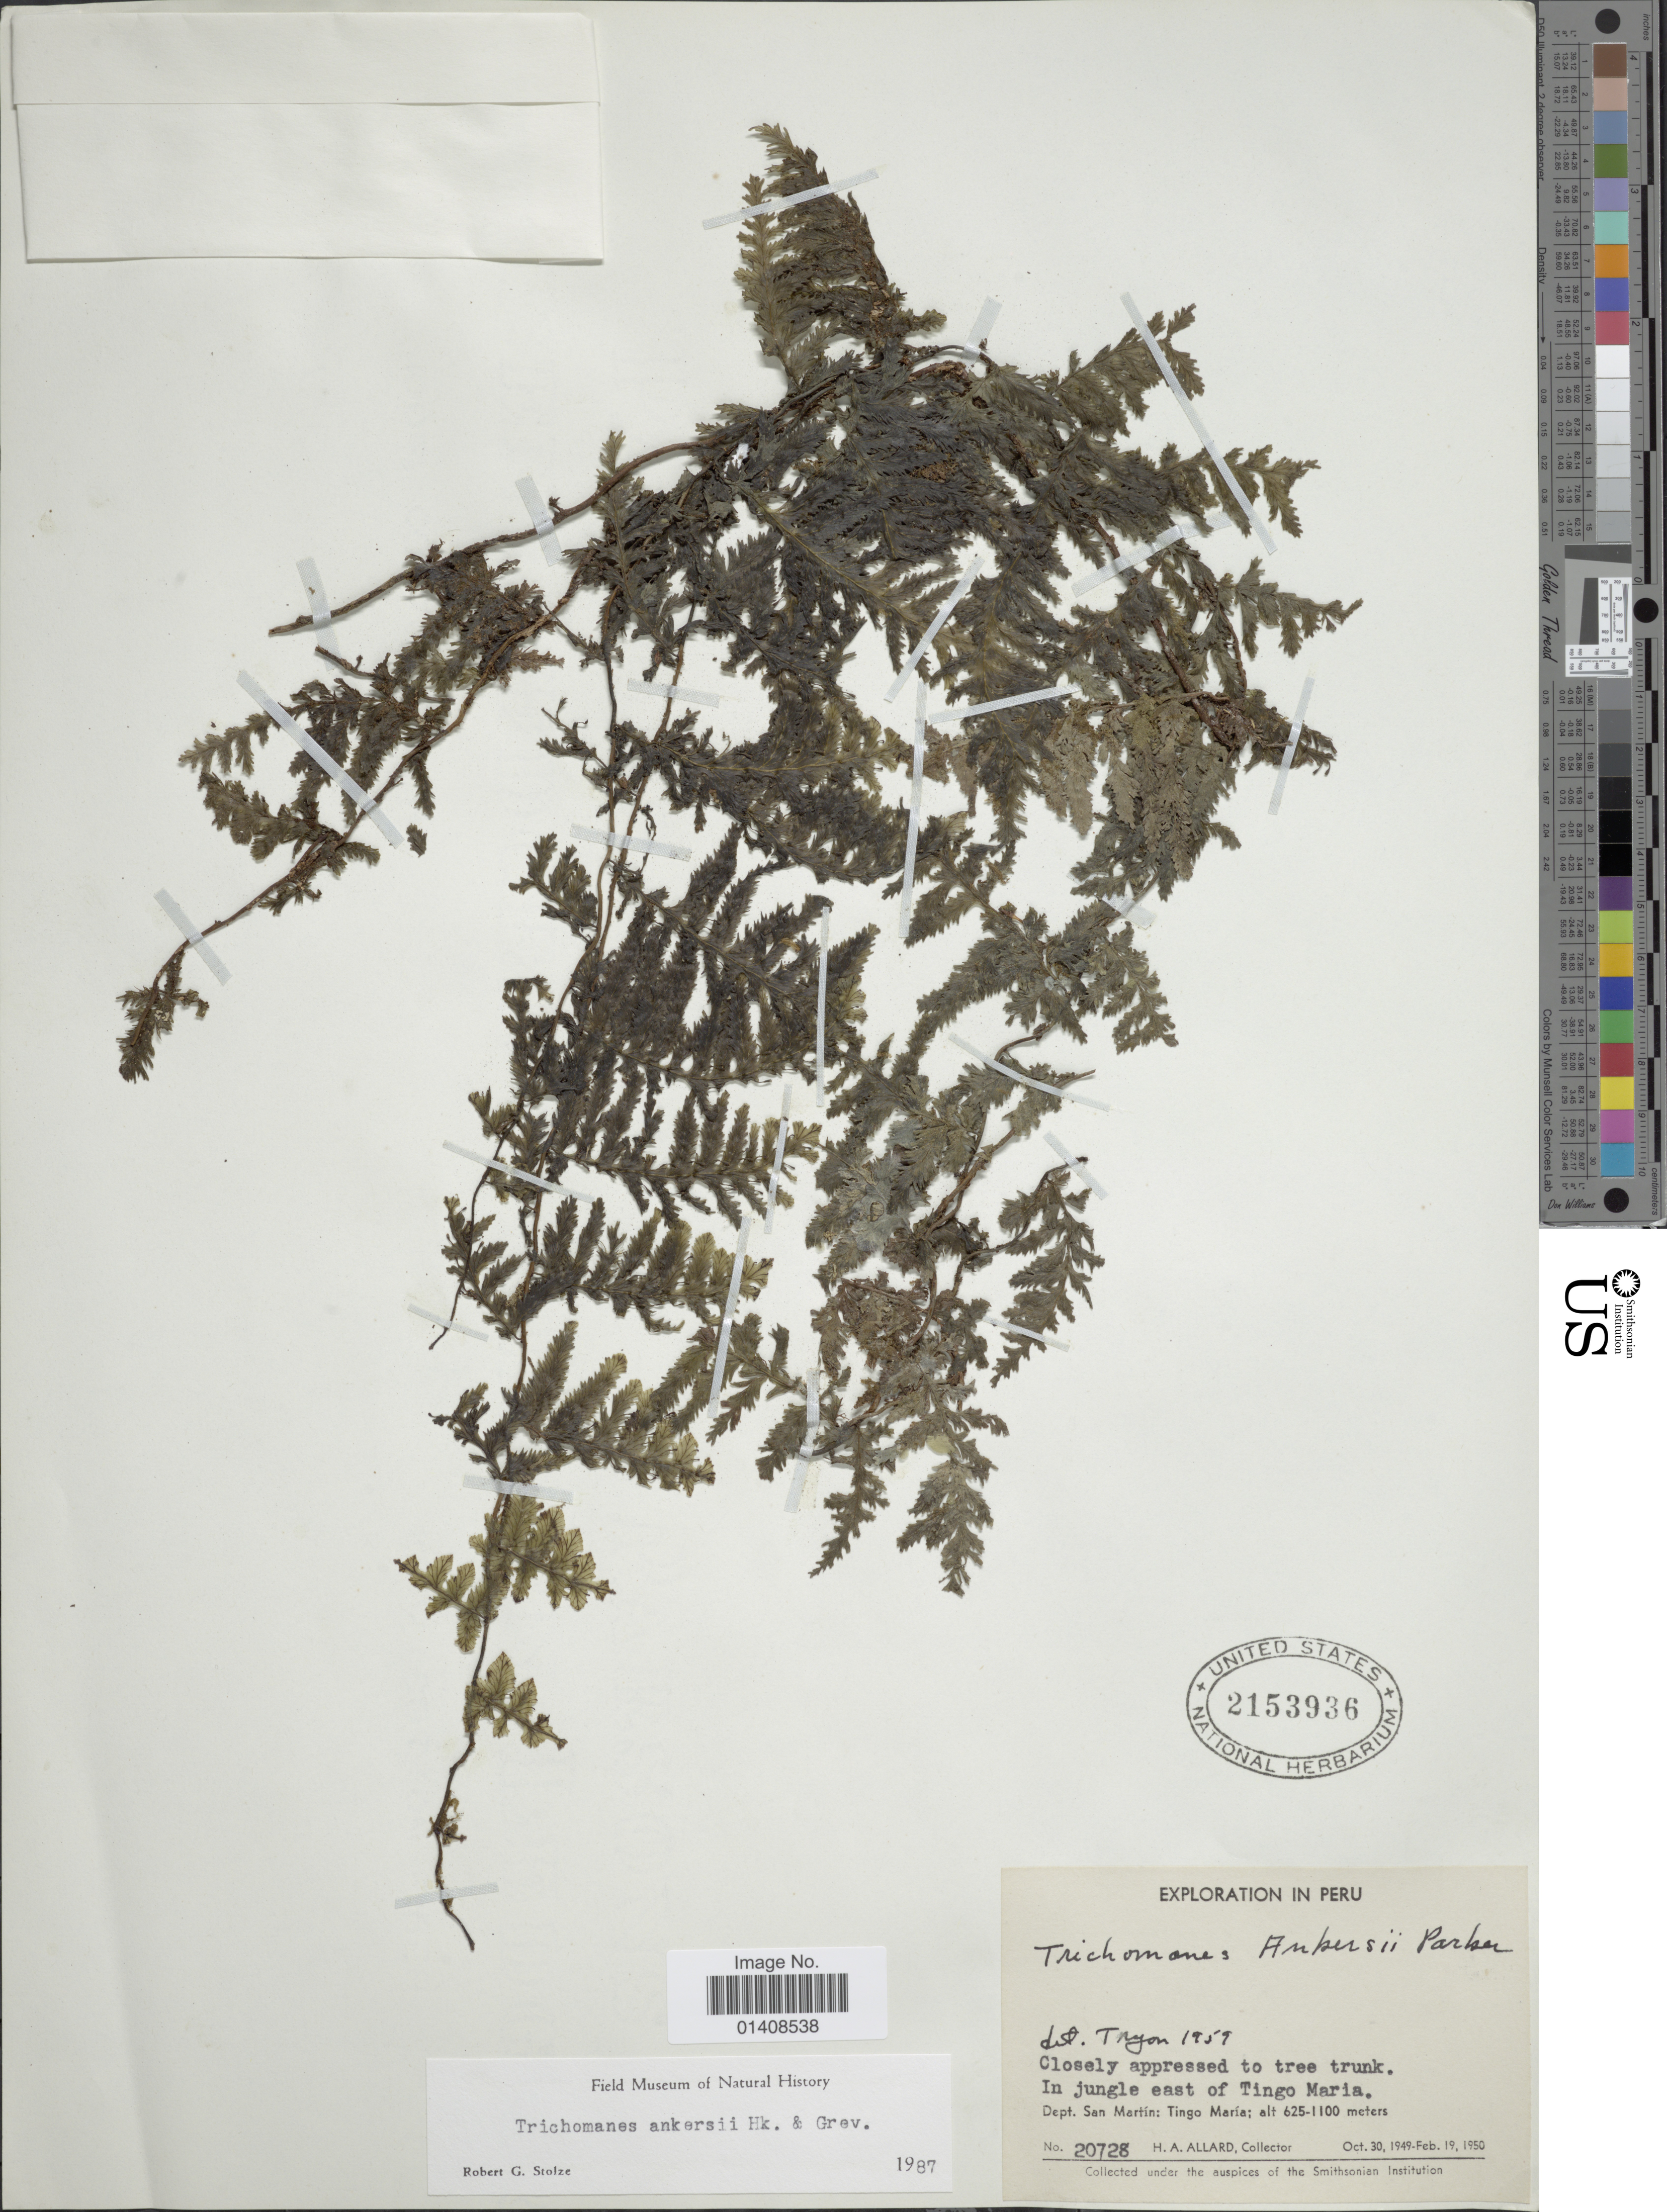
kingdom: Plantae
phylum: Tracheophyta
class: Polypodiopsida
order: Hymenophyllales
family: Hymenophyllaceae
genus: Trichomanes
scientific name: Trichomanes ankersii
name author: C. Parker ex Hook. & Grev.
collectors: H. A. Allard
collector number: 20728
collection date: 1949-10-30/1950-02-19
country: Peru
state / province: San Martín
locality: In jungle east of Tingo Maria, Tingo Maria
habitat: in jungle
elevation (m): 625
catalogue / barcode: US 2153936